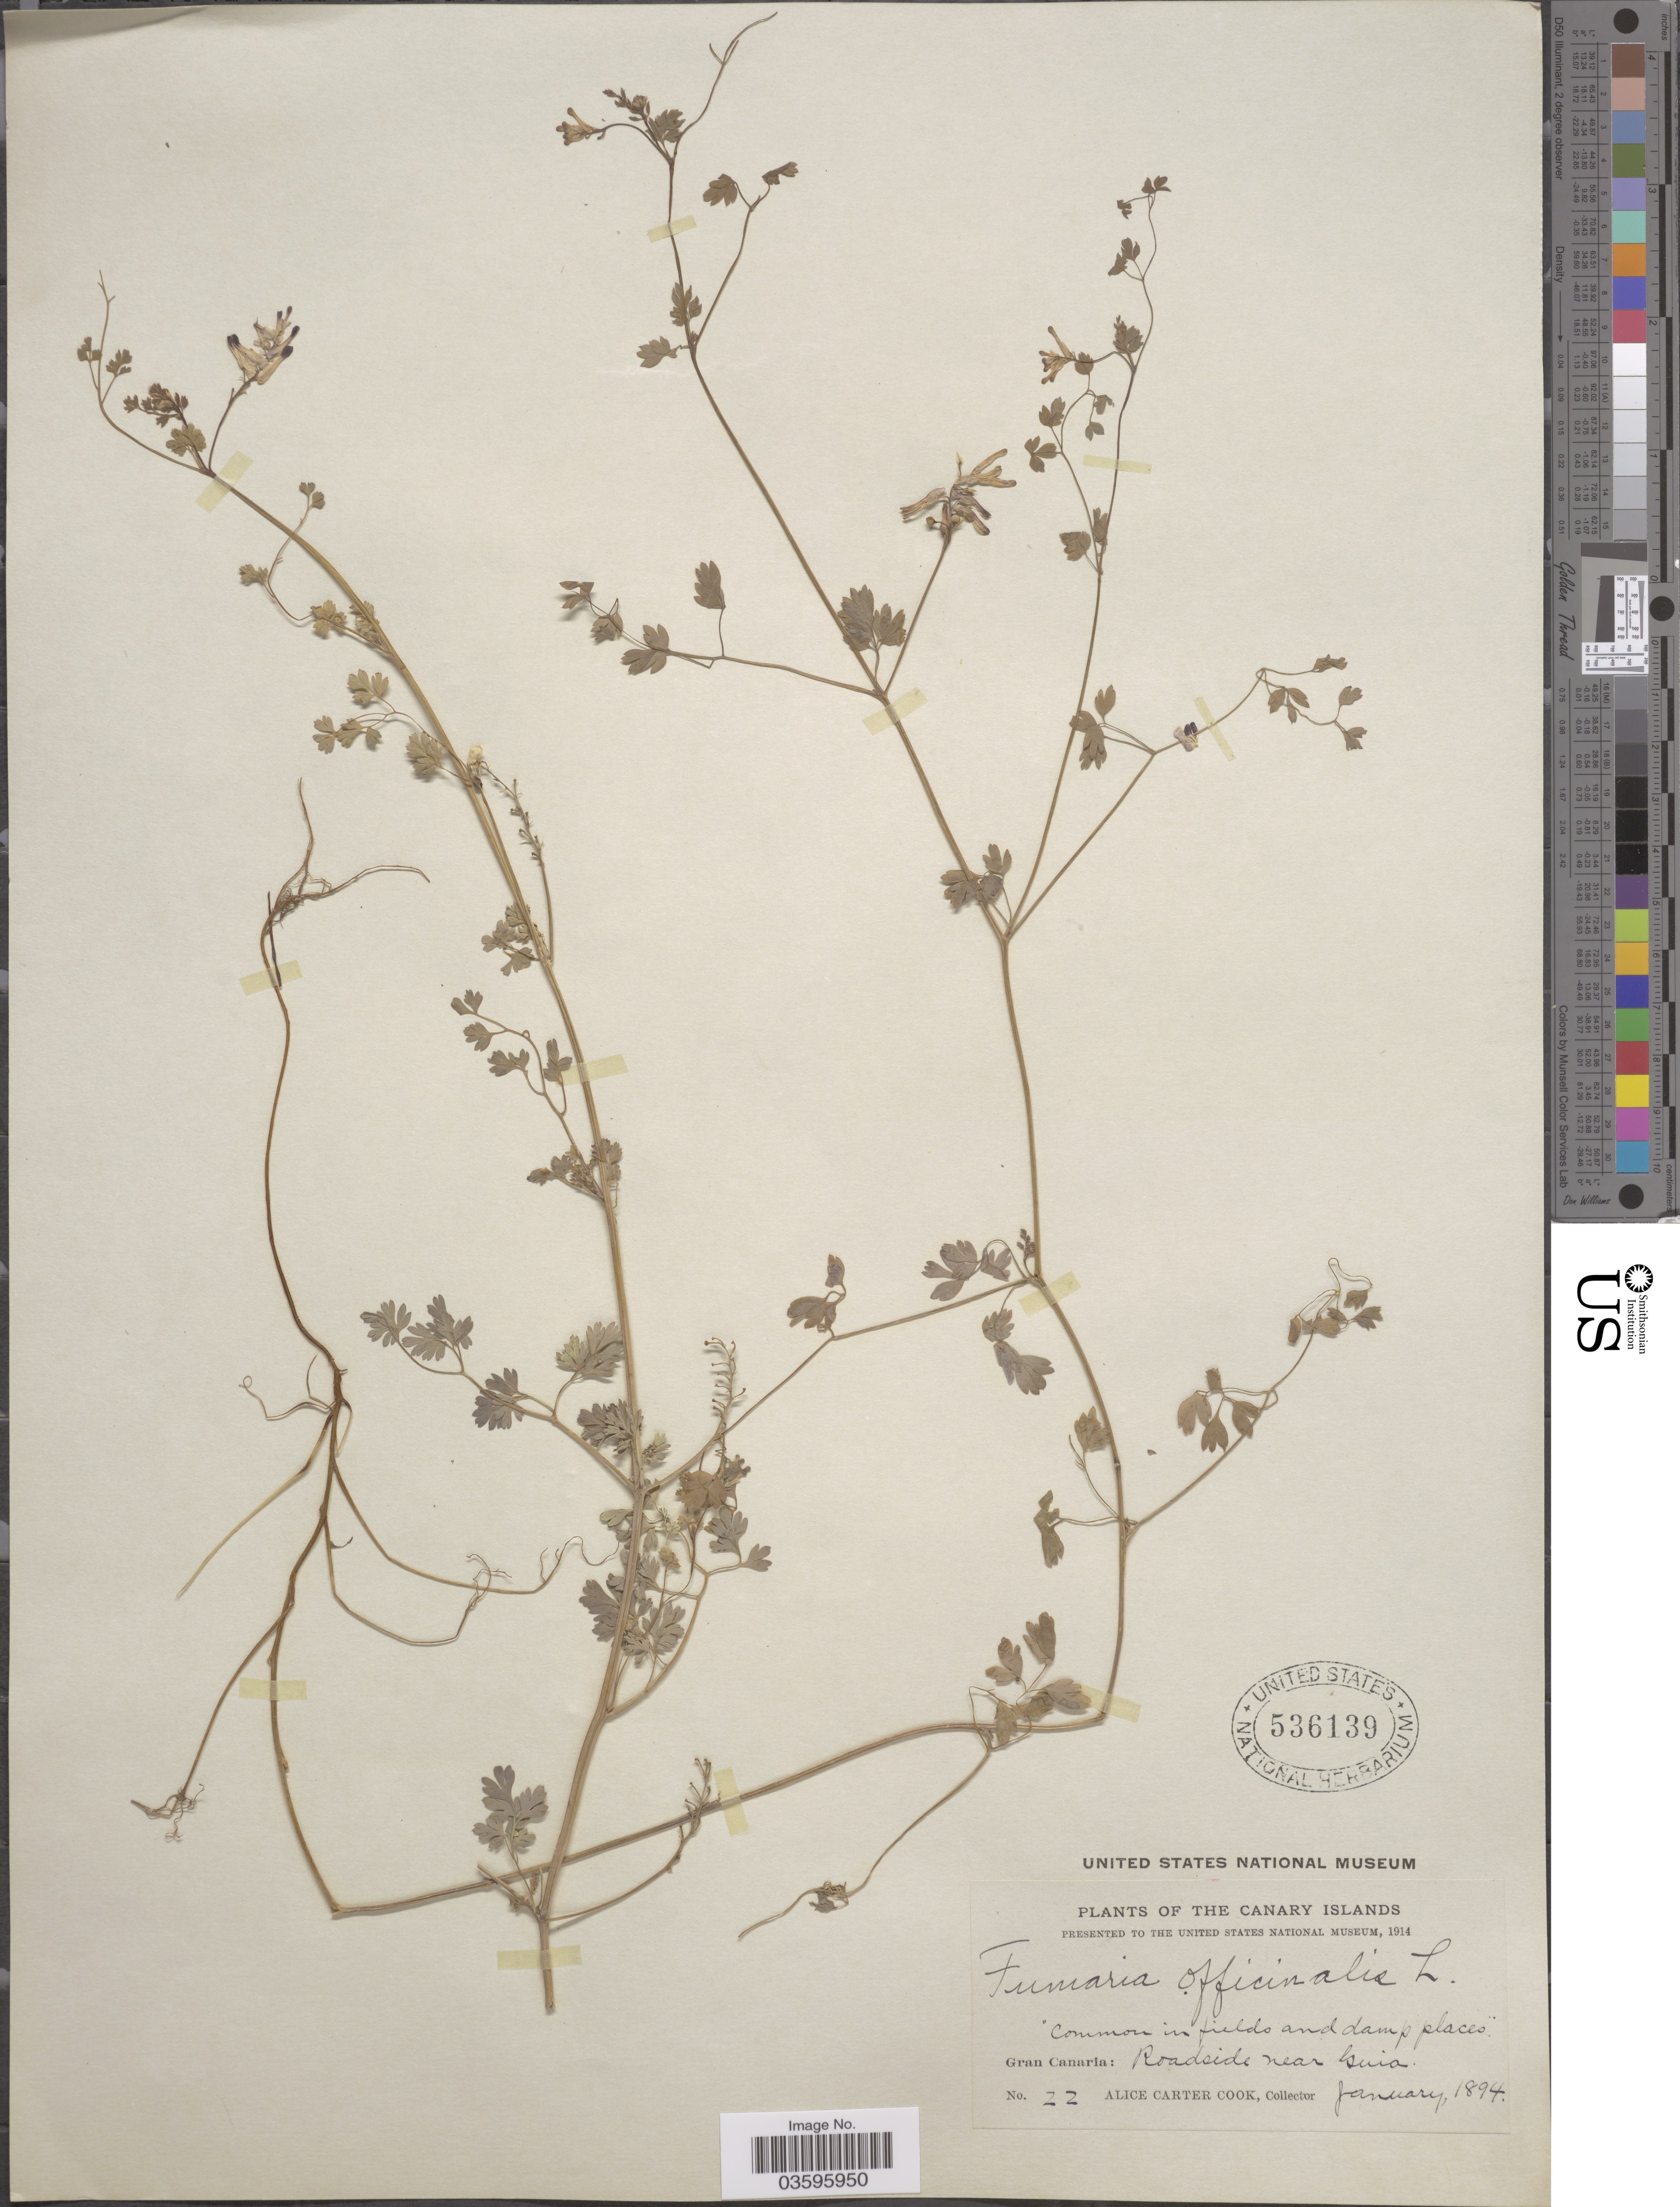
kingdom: Plantae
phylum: Tracheophyta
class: Magnoliopsida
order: Ranunculales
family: Papaveraceae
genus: Fumaria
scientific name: Fumaria officinalis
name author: L.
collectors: Alice C. Cook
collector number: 22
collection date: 1894-01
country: Spain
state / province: Canarias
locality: The Canary Islands. Gran Canaria: Roadside near Guia.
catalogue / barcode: US 536139